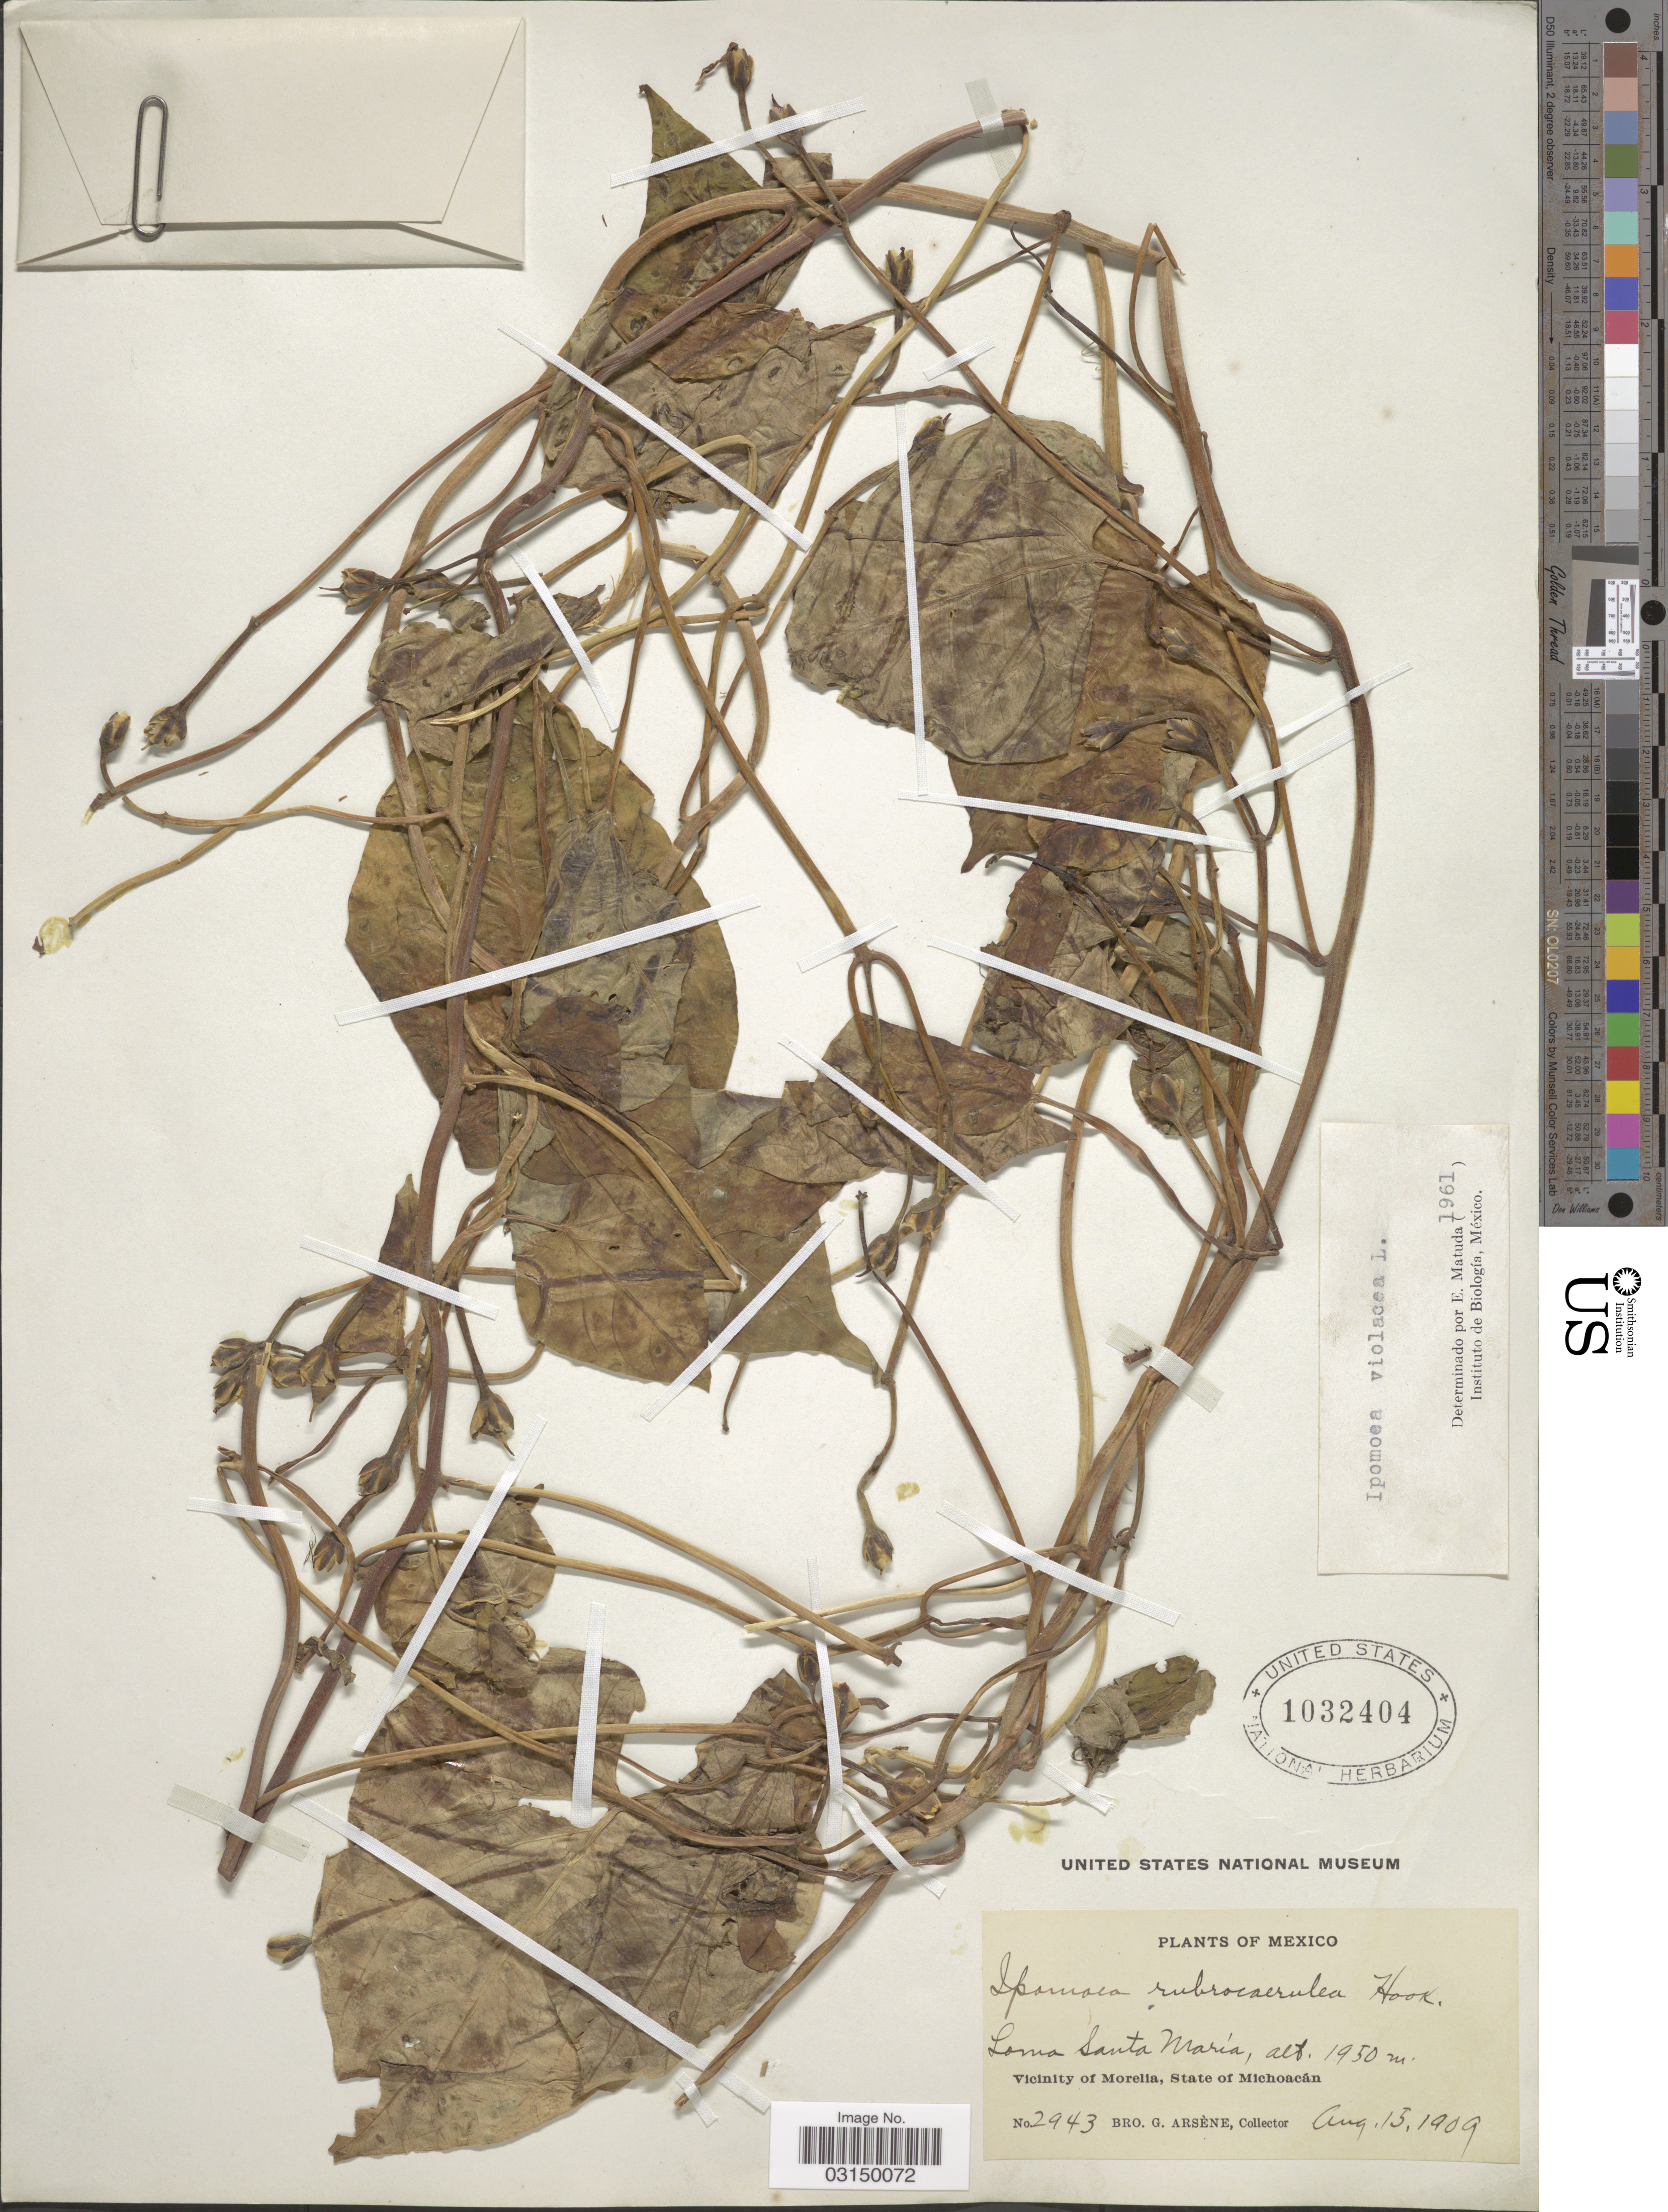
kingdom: Plantae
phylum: Tracheophyta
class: Magnoliopsida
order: Solanales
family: Convolvulaceae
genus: Ipomoea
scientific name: Ipomoea dimorphophylla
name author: Greenm.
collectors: Bro. G. Arsène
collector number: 2943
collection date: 1909-08-15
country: Mexico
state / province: Michoacán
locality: Loma Santa María, Vicinity of Morelia.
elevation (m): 1950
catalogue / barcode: US 1032404